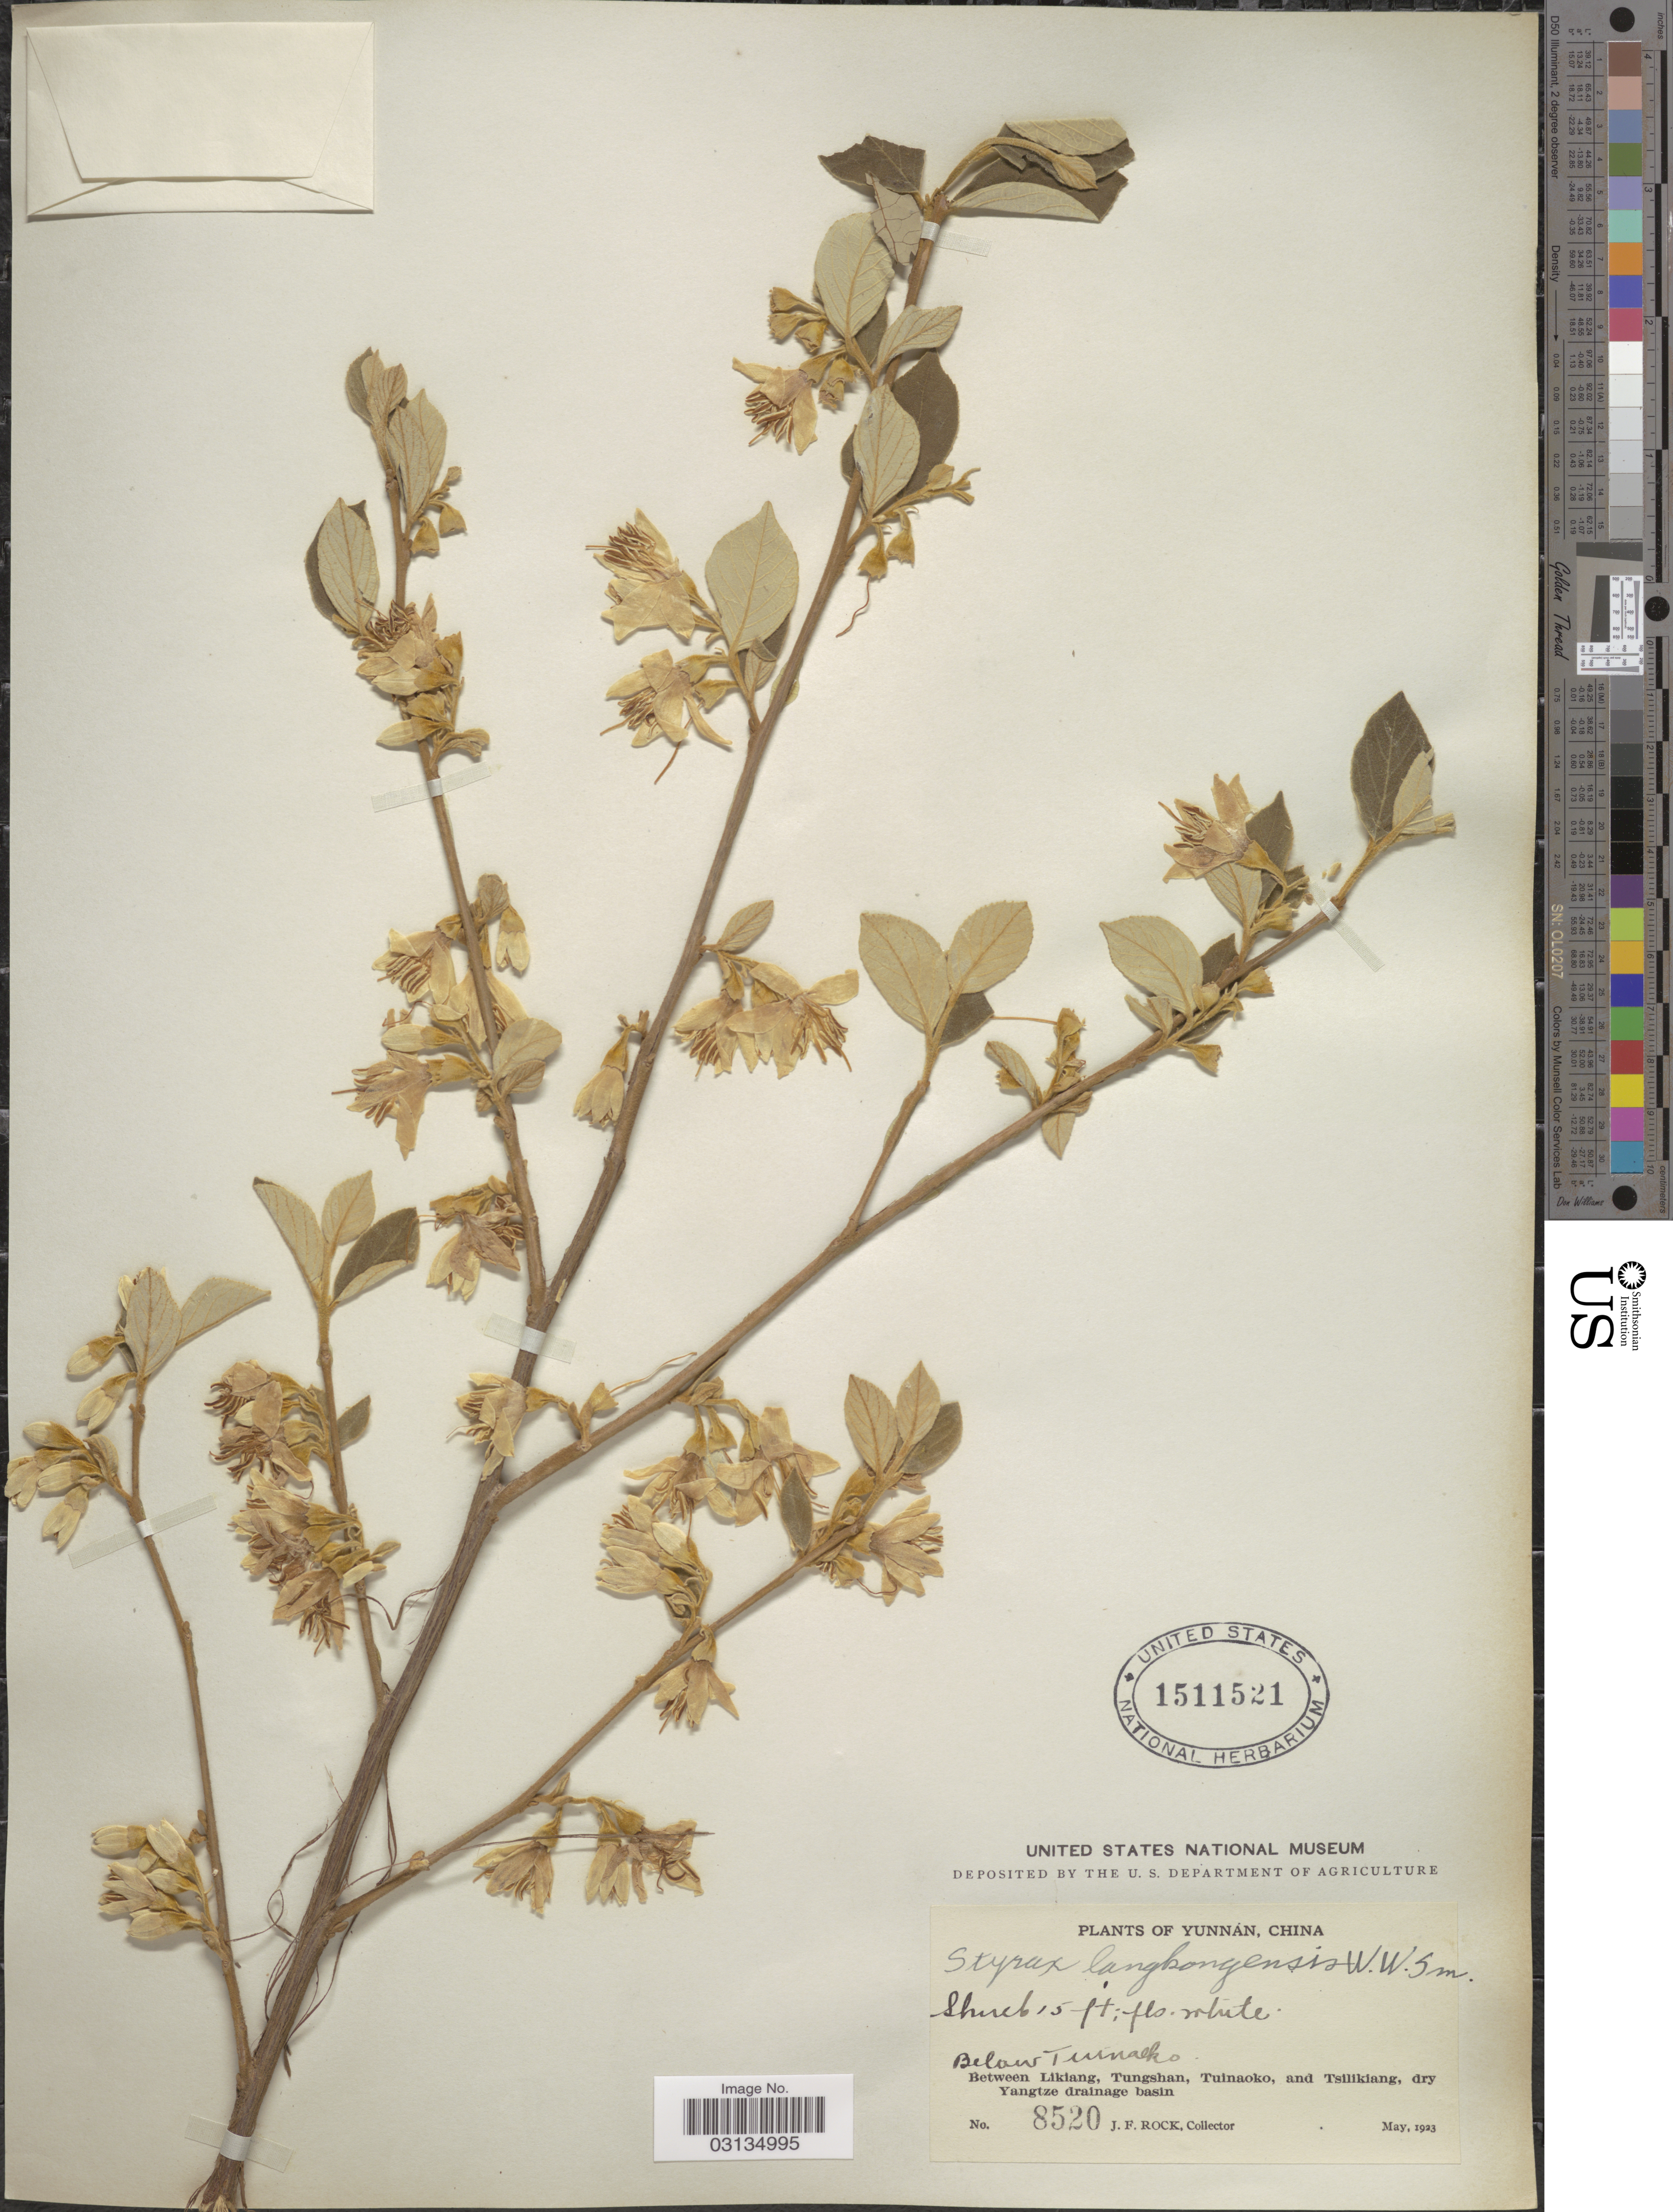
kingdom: Plantae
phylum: Tracheophyta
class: Magnoliopsida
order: Ericales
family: Styracaceae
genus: Styrax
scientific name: Styrax langkongensis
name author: W.W. Sm.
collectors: J. Rock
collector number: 8520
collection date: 1923-05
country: China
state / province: Yunnan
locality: Below Tuinaoko, Between Likiang, Tungshan, Tuinaoko, and Tsilikiang, dry Yangtze drainage basin.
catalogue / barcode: US 1511521